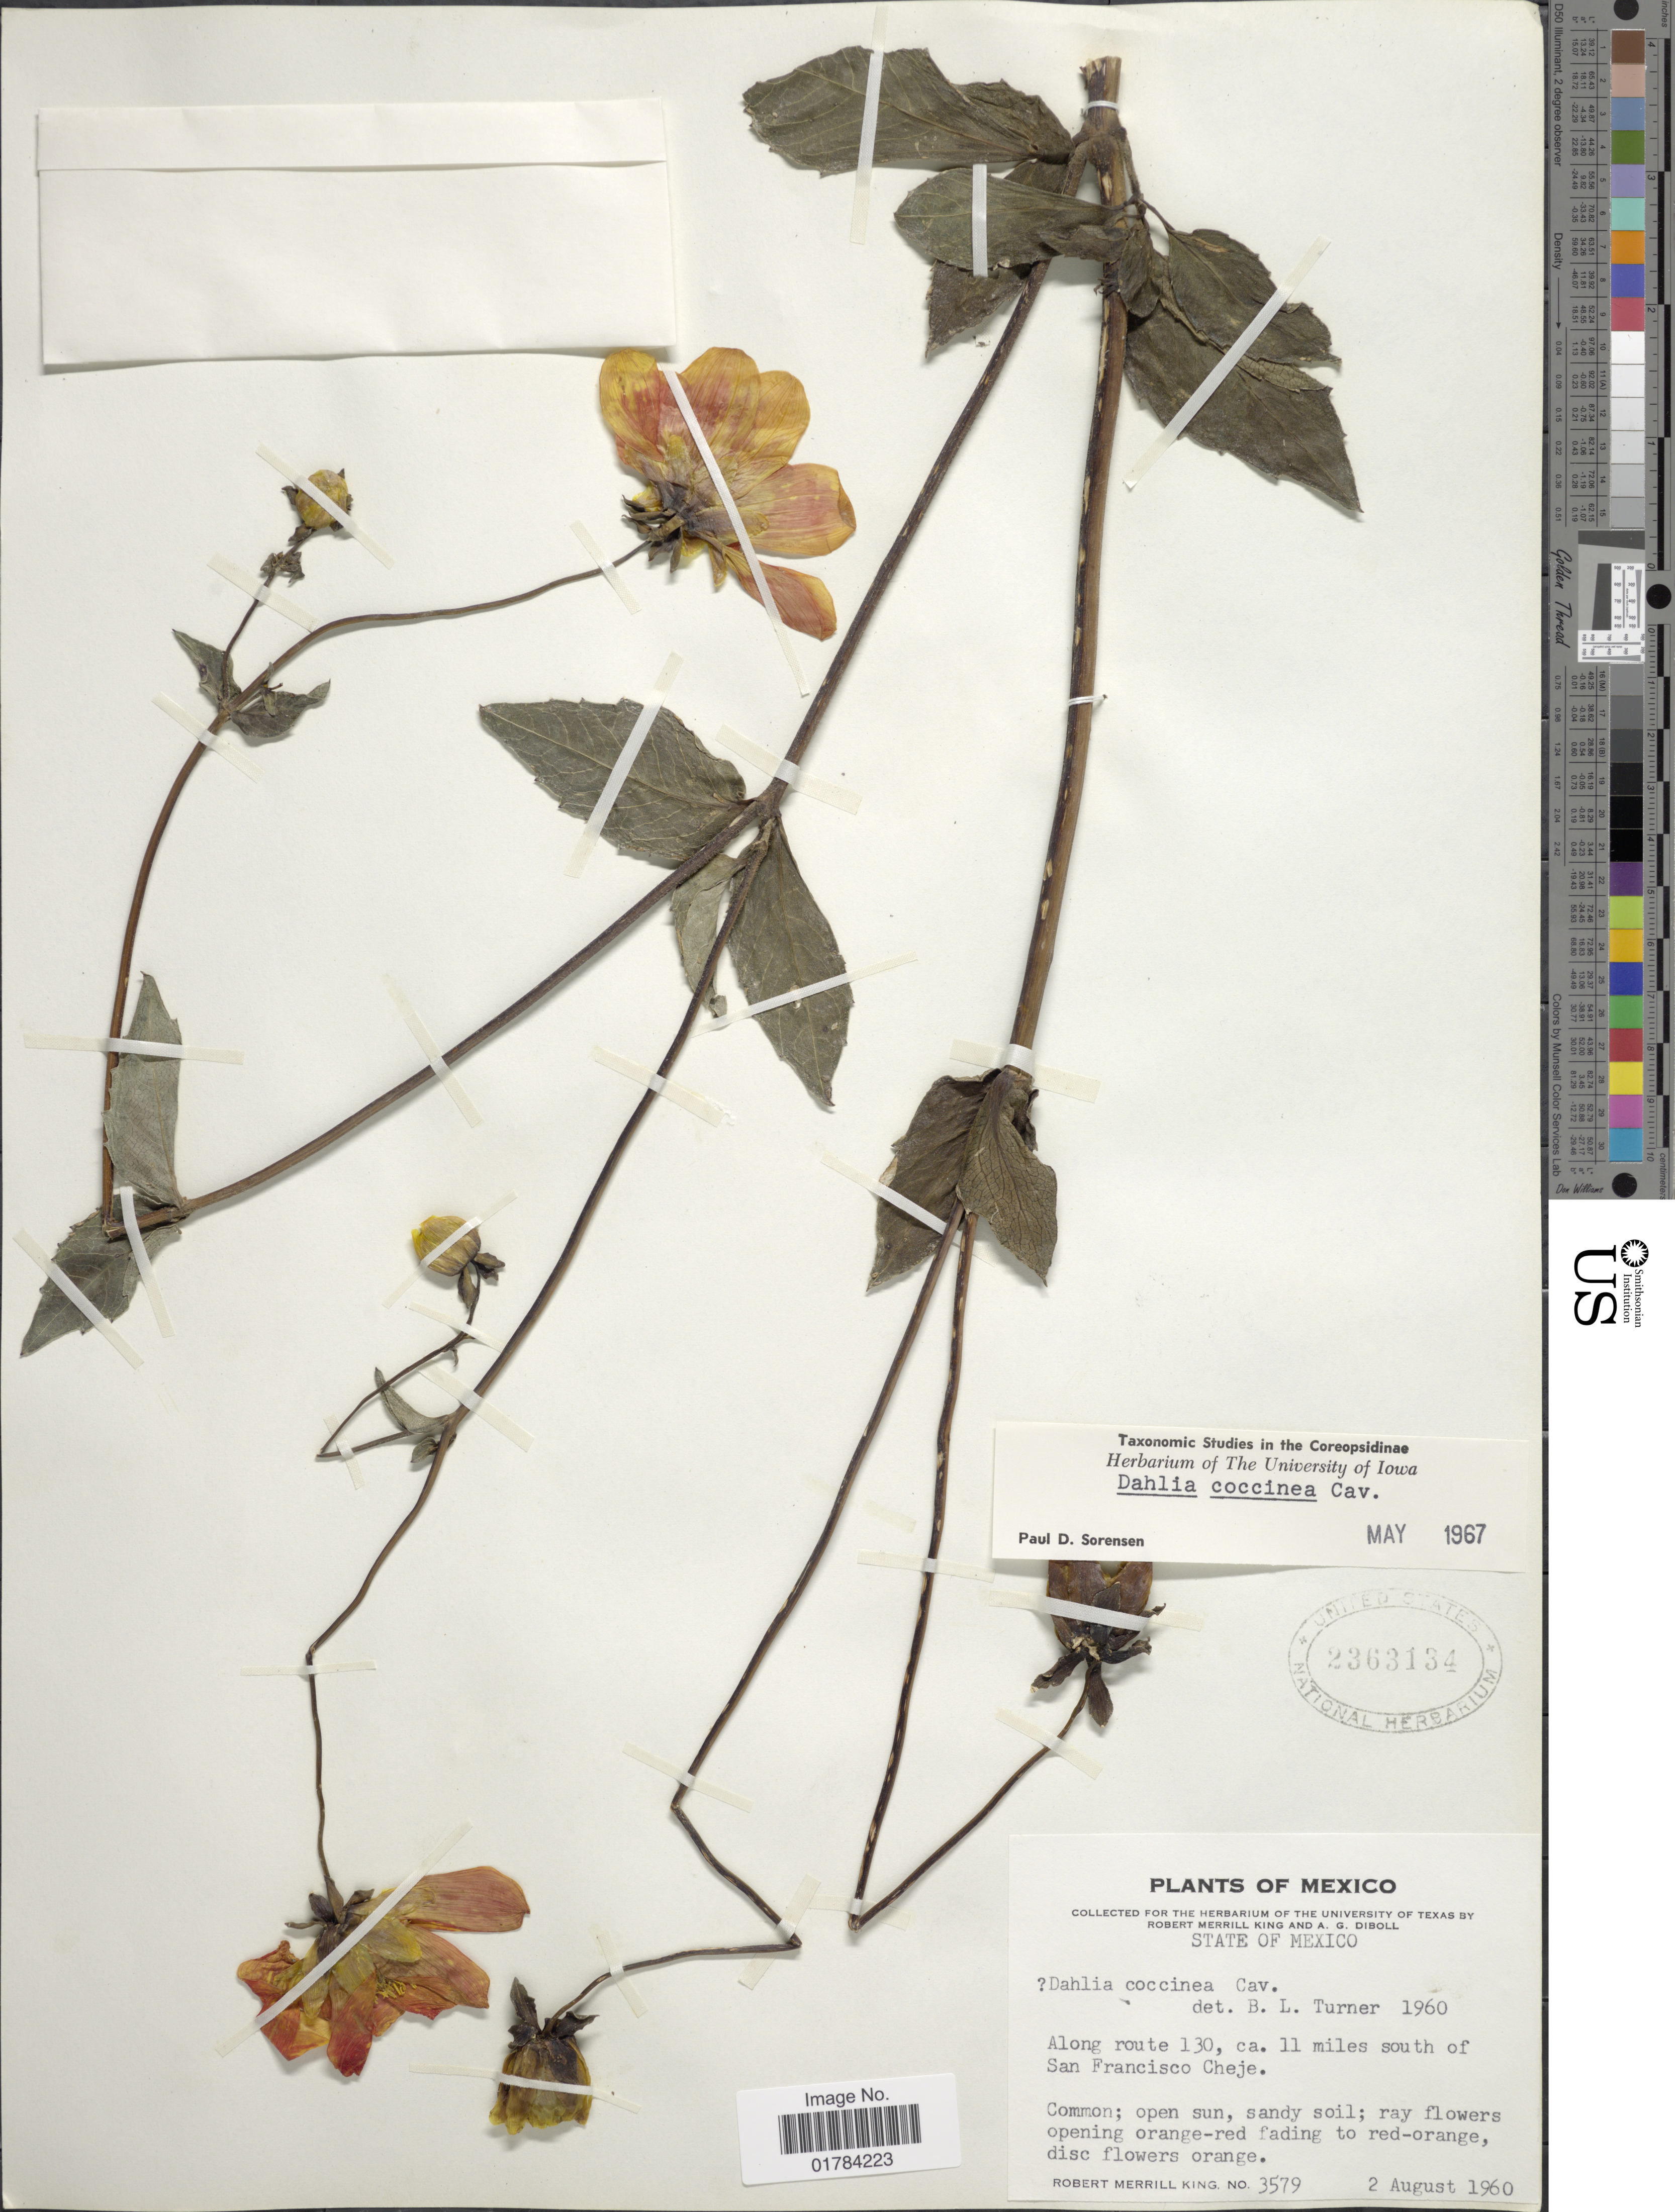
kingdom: Plantae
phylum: Tracheophyta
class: Magnoliopsida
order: Asterales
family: Asteraceae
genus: Dahlia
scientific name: Dahlia coccinea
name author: Cav.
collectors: R. M. King & A. Diboll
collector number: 3579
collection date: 1960-08-02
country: Mexico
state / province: México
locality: Along route 130, ca. 11 miles south of San Fransico Cheje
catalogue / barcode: US 2363134